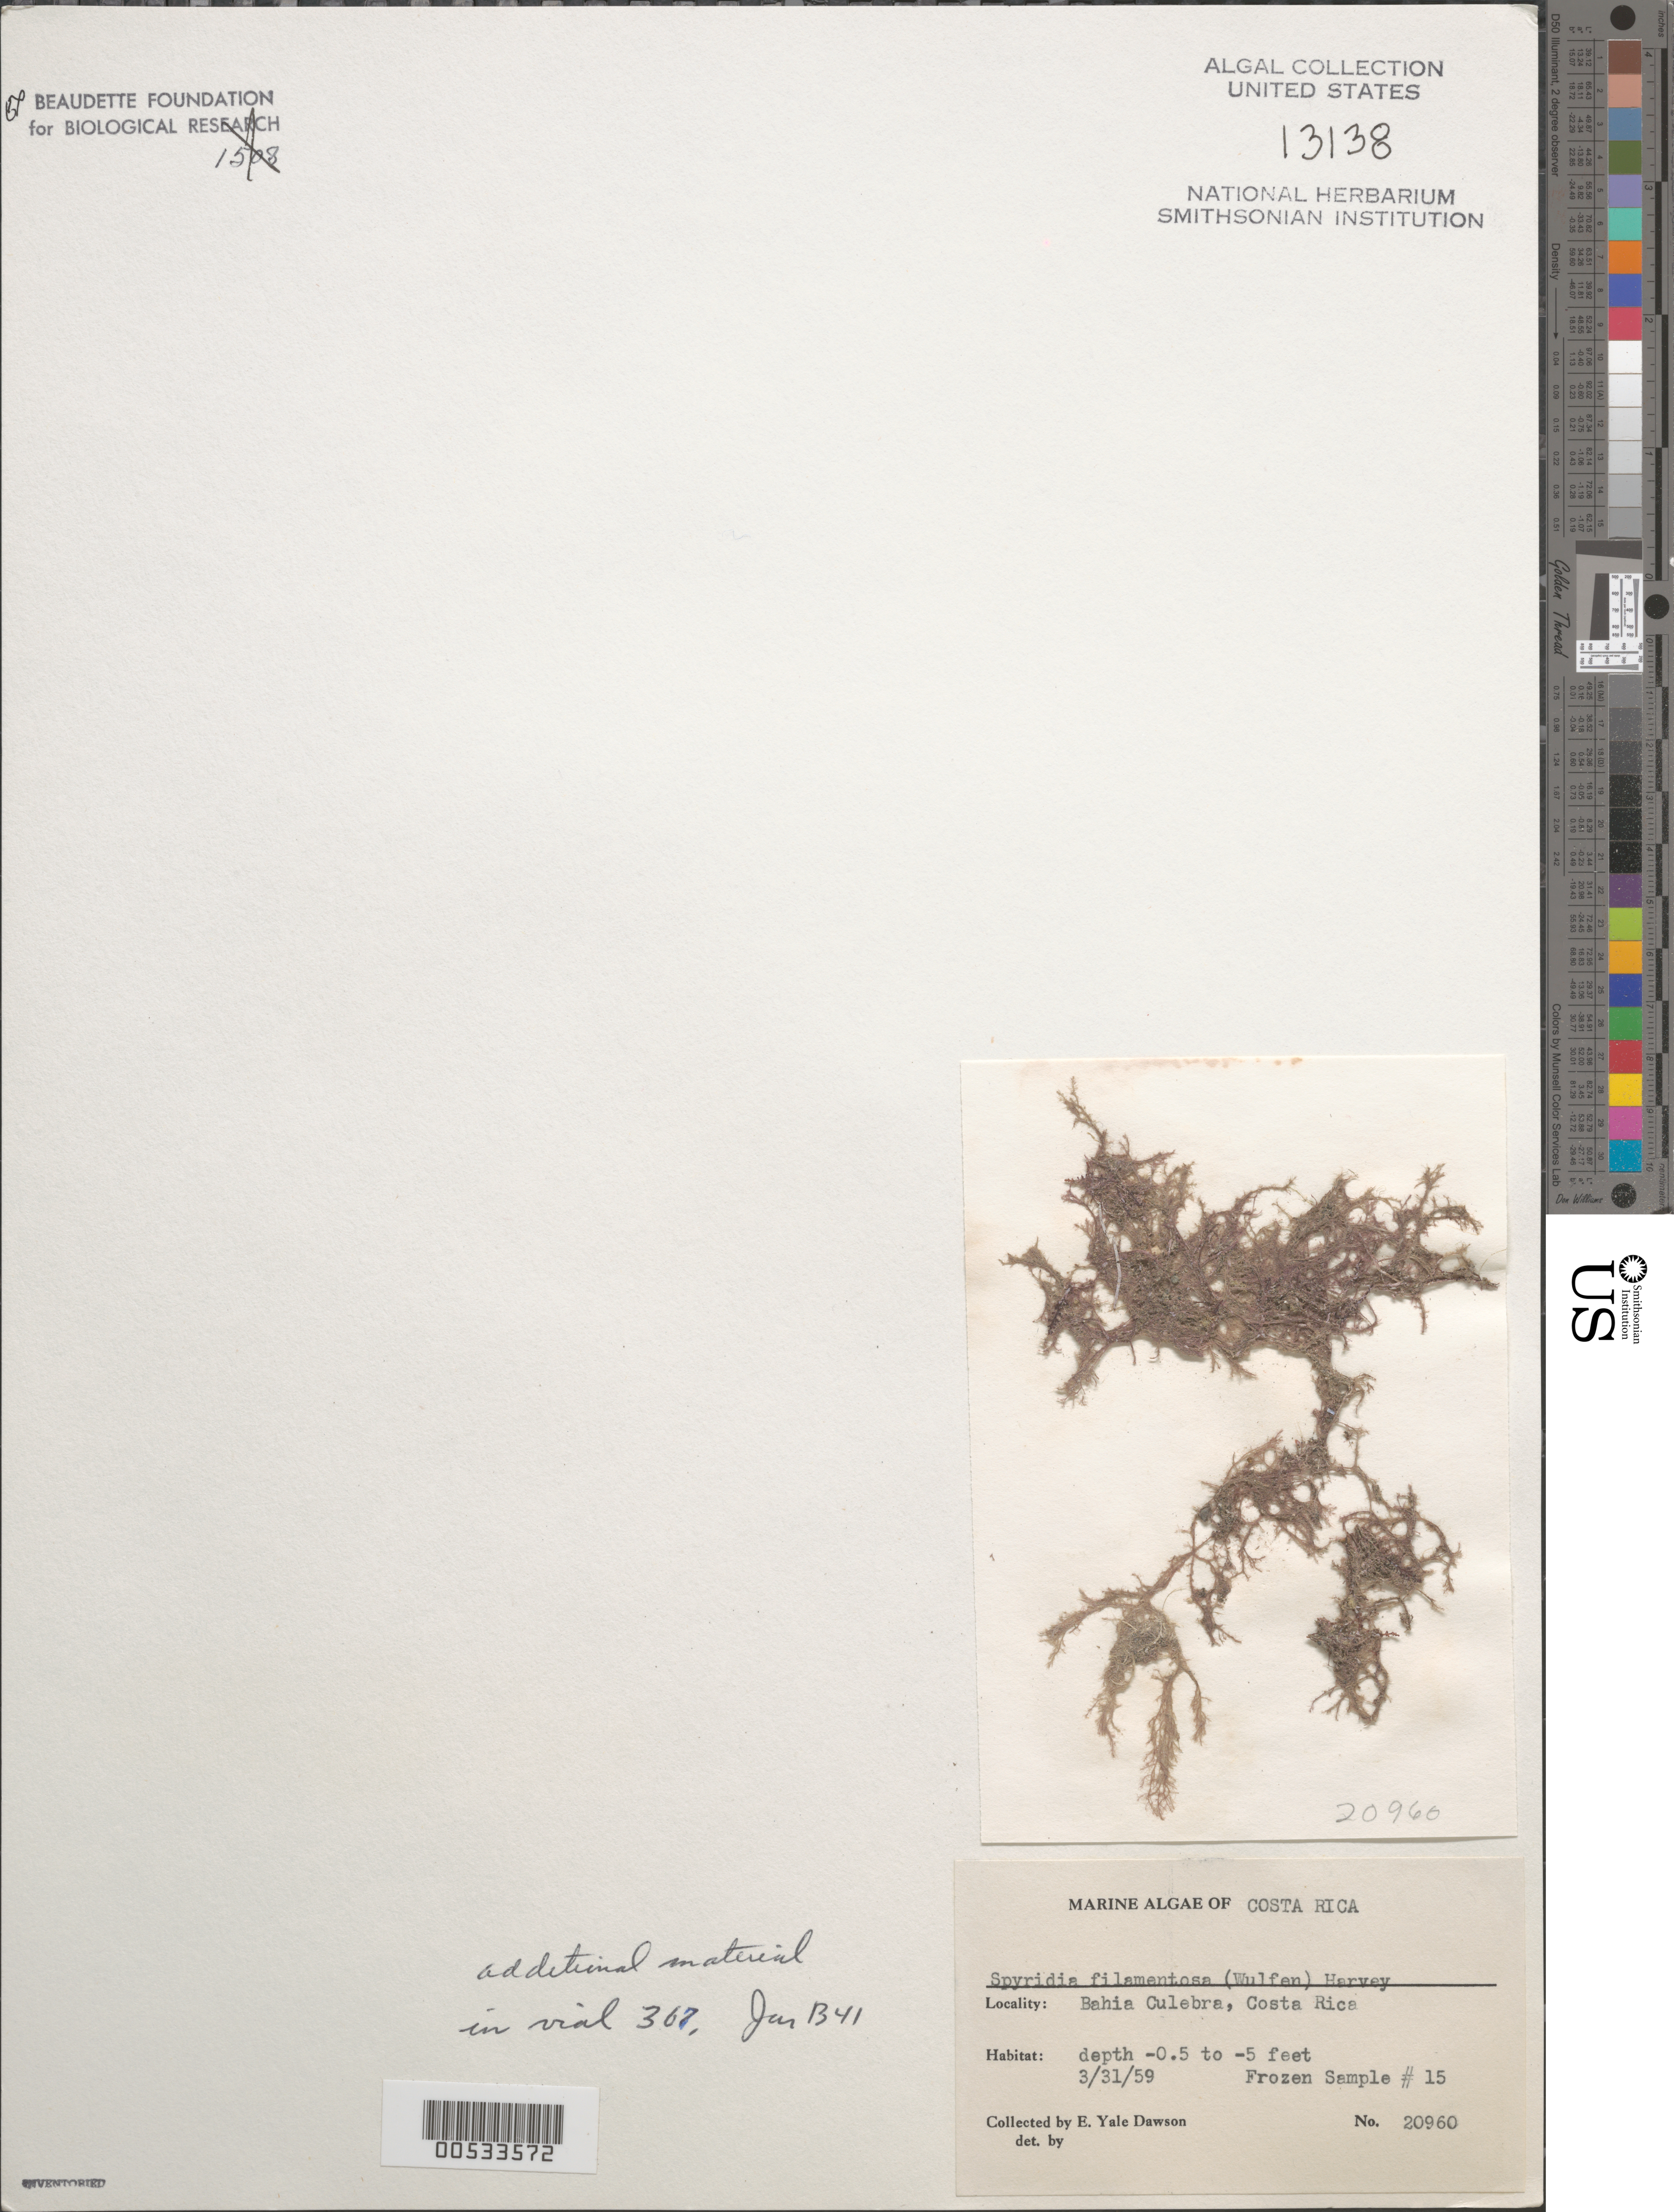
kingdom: Plantae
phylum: Rhodophyta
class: Florideophyceae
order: Ceramiales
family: Spyridiaceae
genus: Spyridia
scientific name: Spyridia filamentosa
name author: (Wulfen) Harv.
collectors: E. Y. Dawson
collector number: EYD 20960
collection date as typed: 31 Mar 1959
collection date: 1959-03-31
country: Costa Rica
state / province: Guanacaste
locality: Bahia Culebra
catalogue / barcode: US 13138